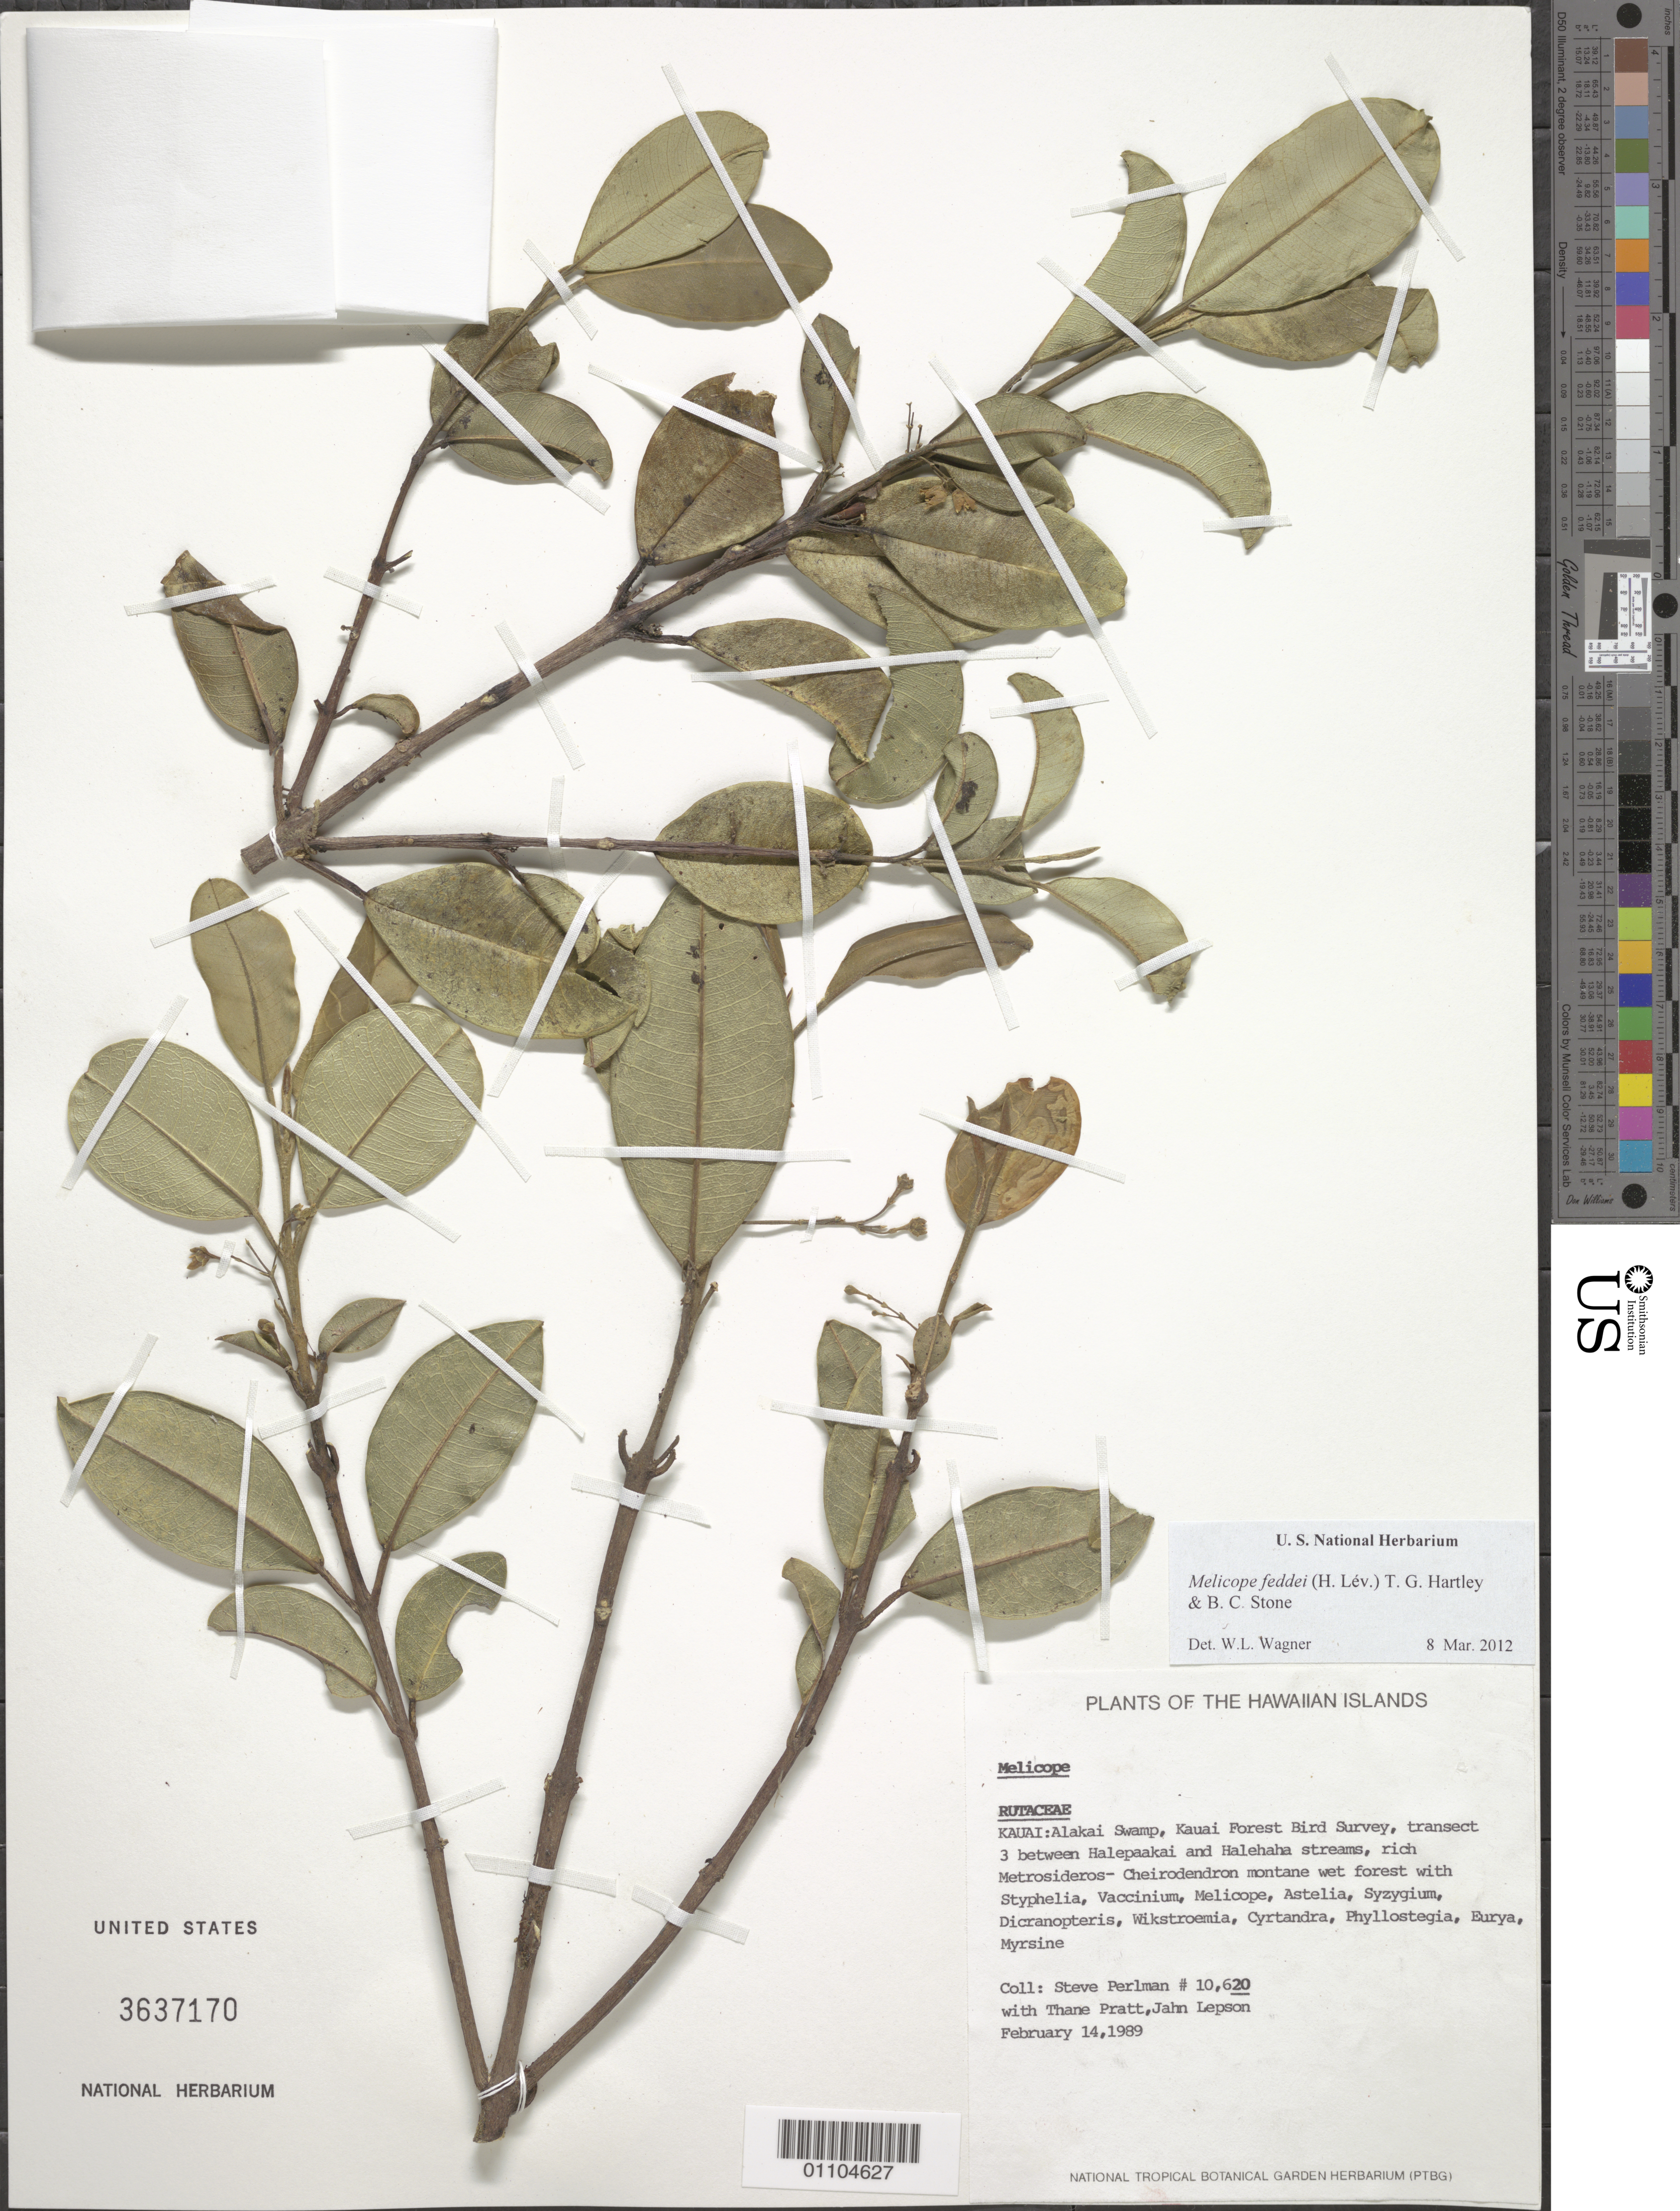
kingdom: Plantae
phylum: Tracheophyta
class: Magnoliopsida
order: Sapindales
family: Rutaceae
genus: Melicope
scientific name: Melicope feddei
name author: (H. Lév.) T.G. Hartley & B.C. Stone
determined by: Wagner, W. L., (BOT), Smithsonian Institution - National Museum of Natural History (UNITED STATES)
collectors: S. P. Perlman, T. Pratt & J. Lepson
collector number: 10620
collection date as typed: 14 Feb 1989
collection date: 1989-02-14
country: United States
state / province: Hawaii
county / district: Kauai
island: Kaua'i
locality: Alakai Swamp, Kauai Forest Bird Survey, transect 3 between Halepaakai and Halehaha streams.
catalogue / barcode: US 3637170